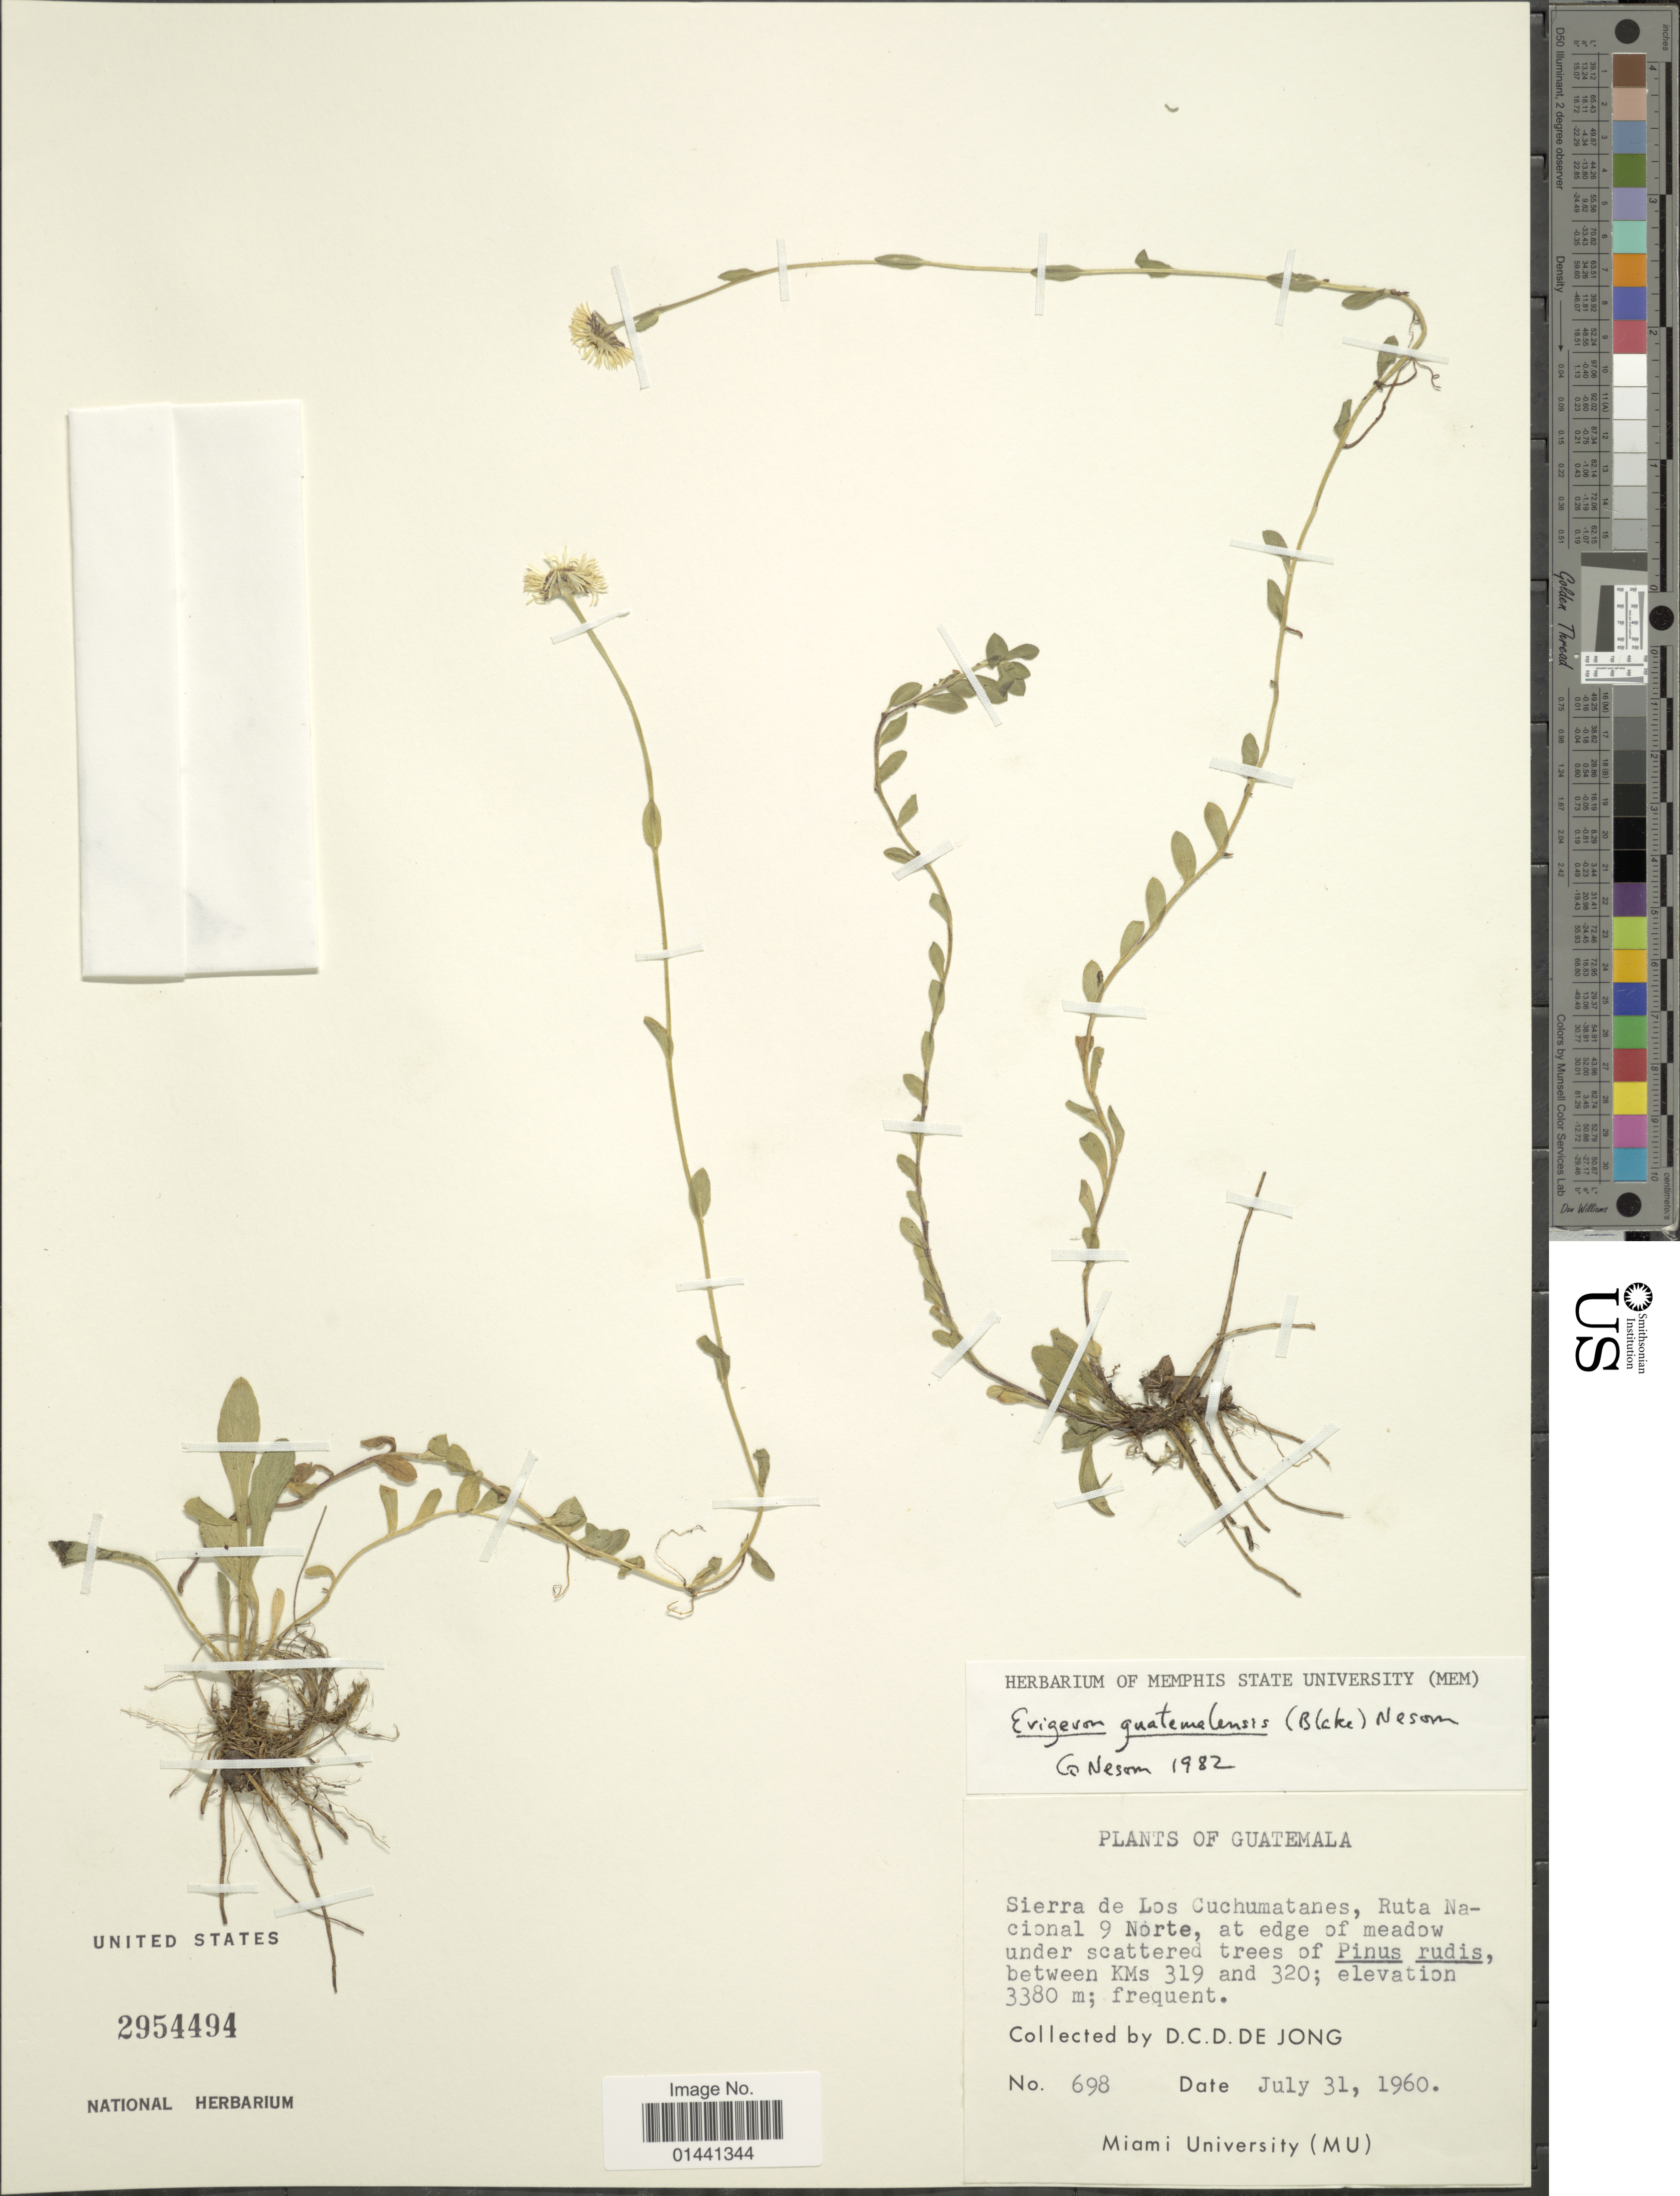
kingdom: Plantae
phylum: Tracheophyta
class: Magnoliopsida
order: Asterales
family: Asteraceae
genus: Erigeron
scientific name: Erigeron guatemalense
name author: (S.F. Blake) G.L. Nesom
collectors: D. De Jong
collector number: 698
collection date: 1960-07-31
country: Guatemala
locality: Sierra de Los Cuchumatanes, Ruta Nacional 9 Norte, at edge of meadow under scattered trees of Pinus ridus, between KMs 319 and 320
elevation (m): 3380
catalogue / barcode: US 2954494